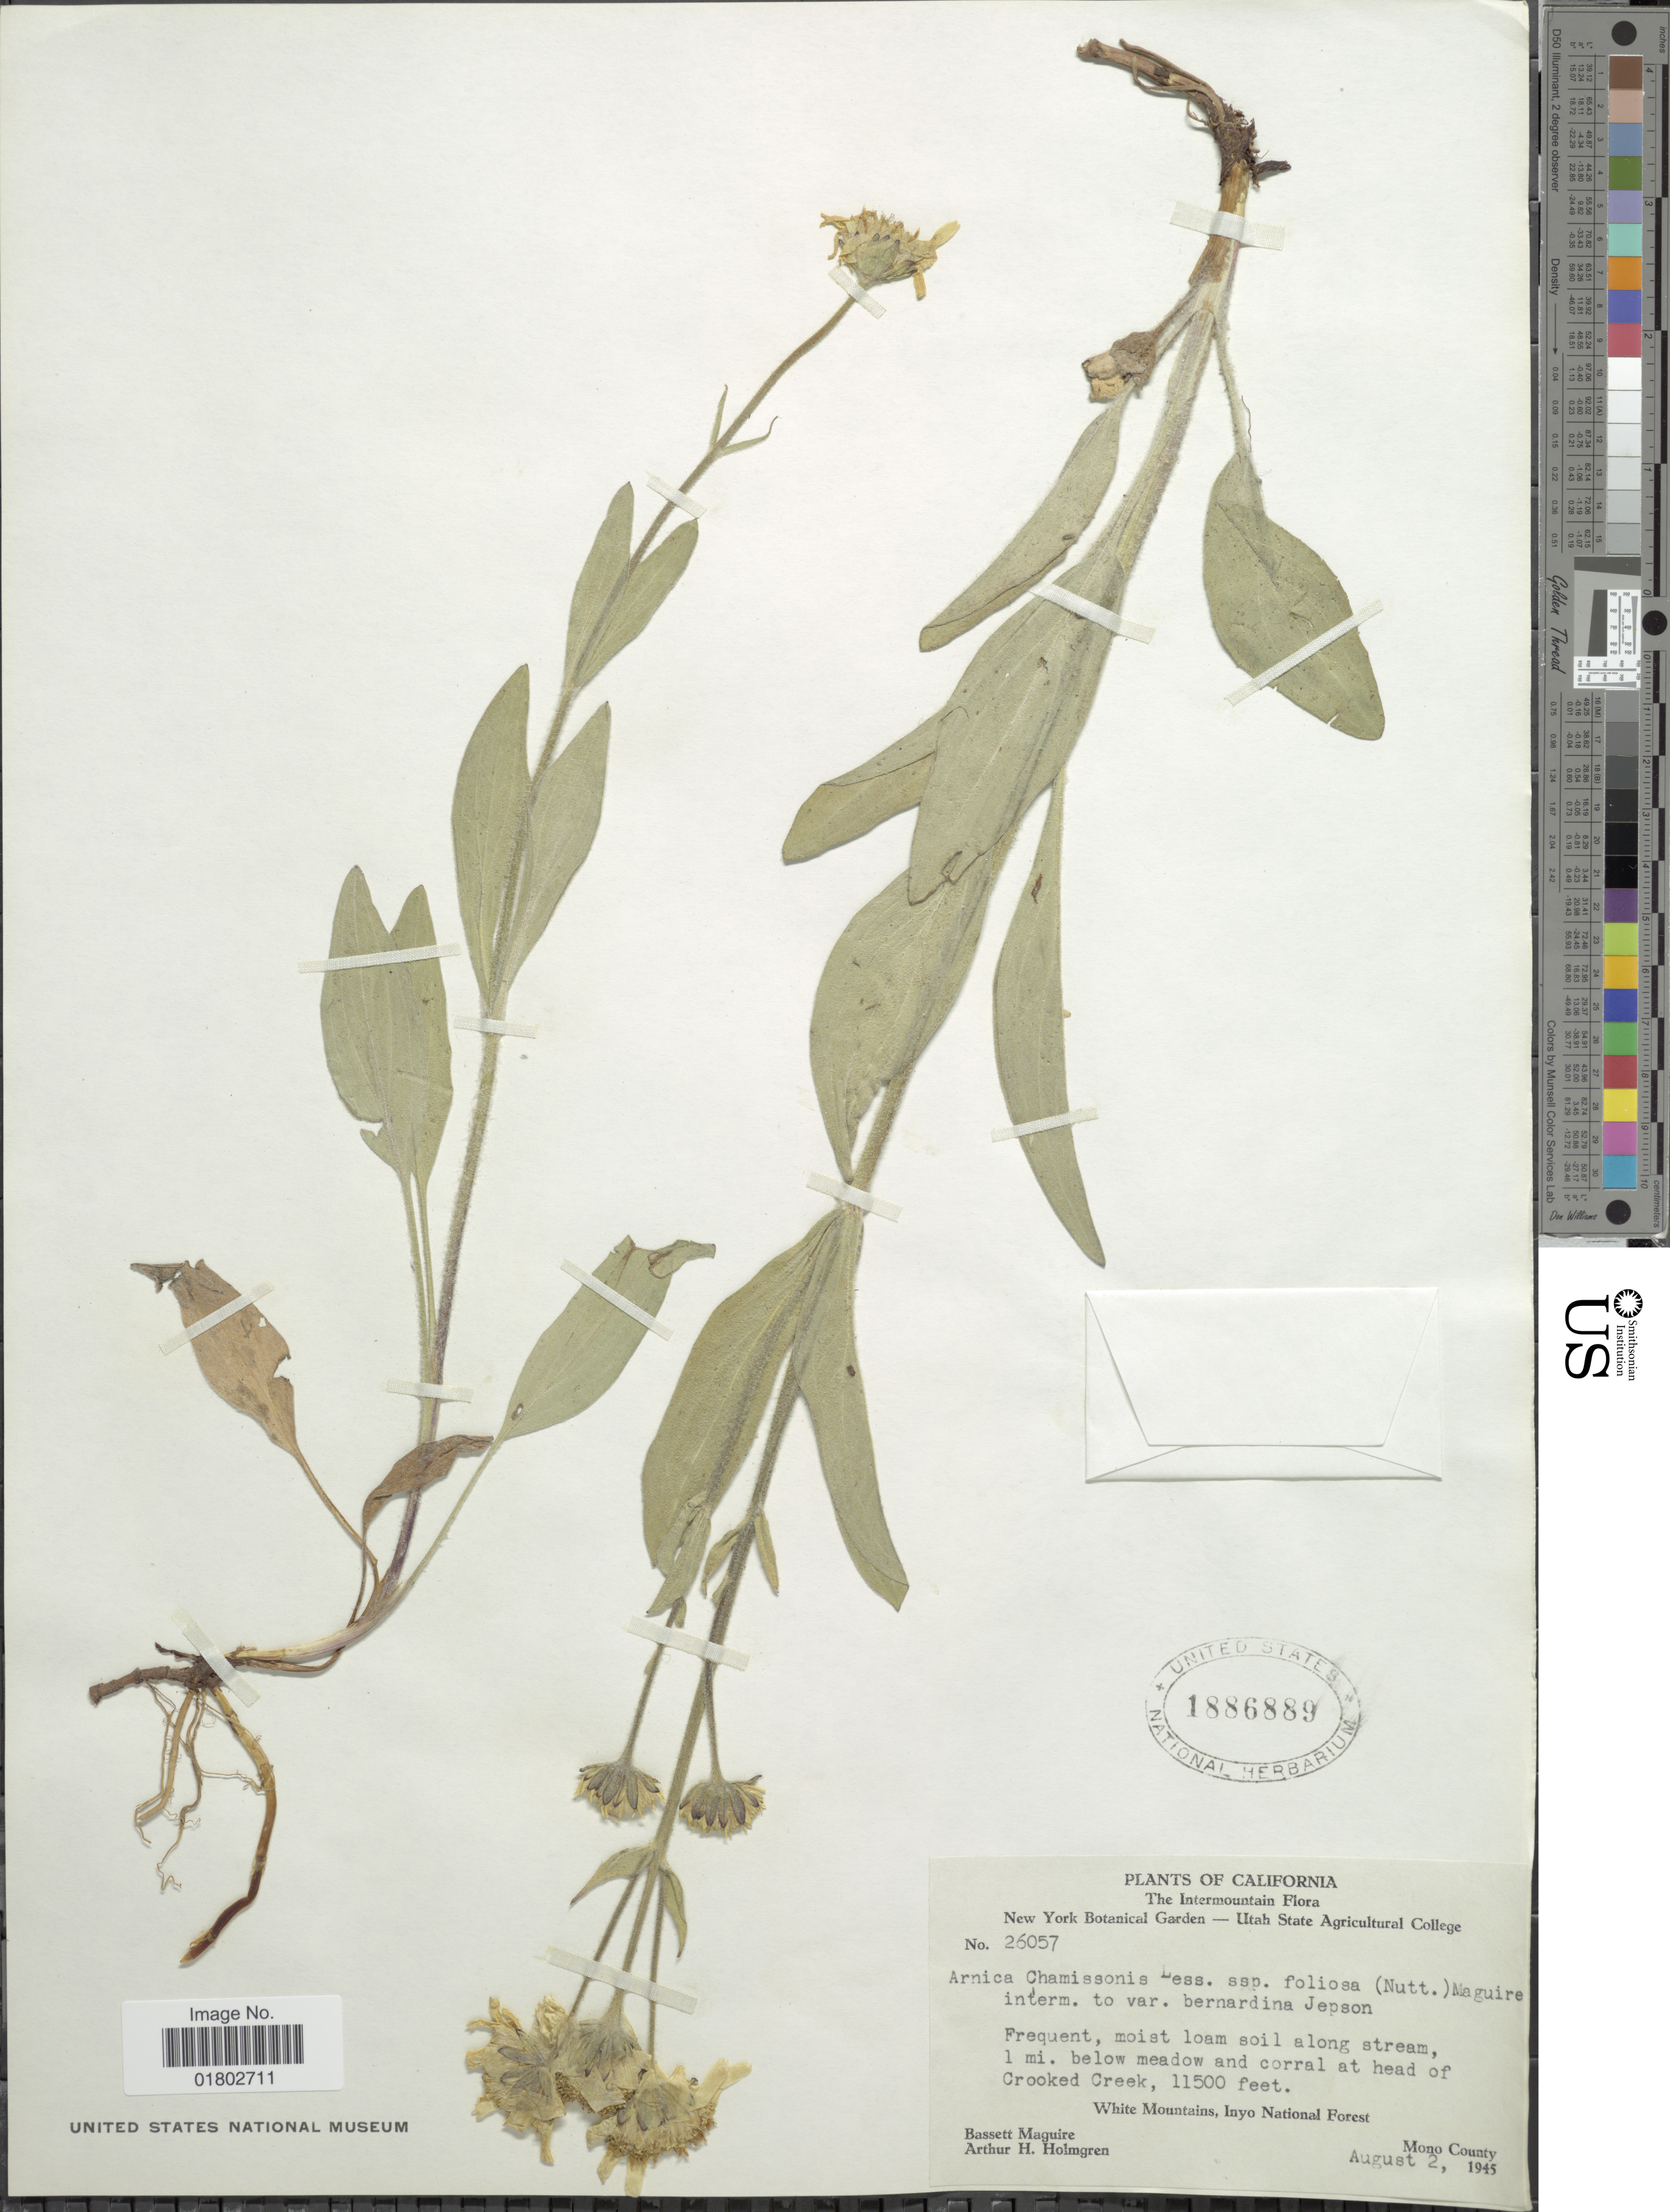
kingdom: Plantae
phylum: Tracheophyta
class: Magnoliopsida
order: Asterales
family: Asteraceae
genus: Arnica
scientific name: Arnica chamissonis subsp. foliosa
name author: (Nutt.) Maguire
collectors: B. Maguire & A. H. Holmgren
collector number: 26057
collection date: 1945-08-02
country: United States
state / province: California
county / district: Mono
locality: The Intermountain, moist loam soil along stream, 1 mi. below and corral at head of Crooked Creek, White Mountains, Inyo National Forest, Mono County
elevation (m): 3505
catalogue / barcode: US 1886889